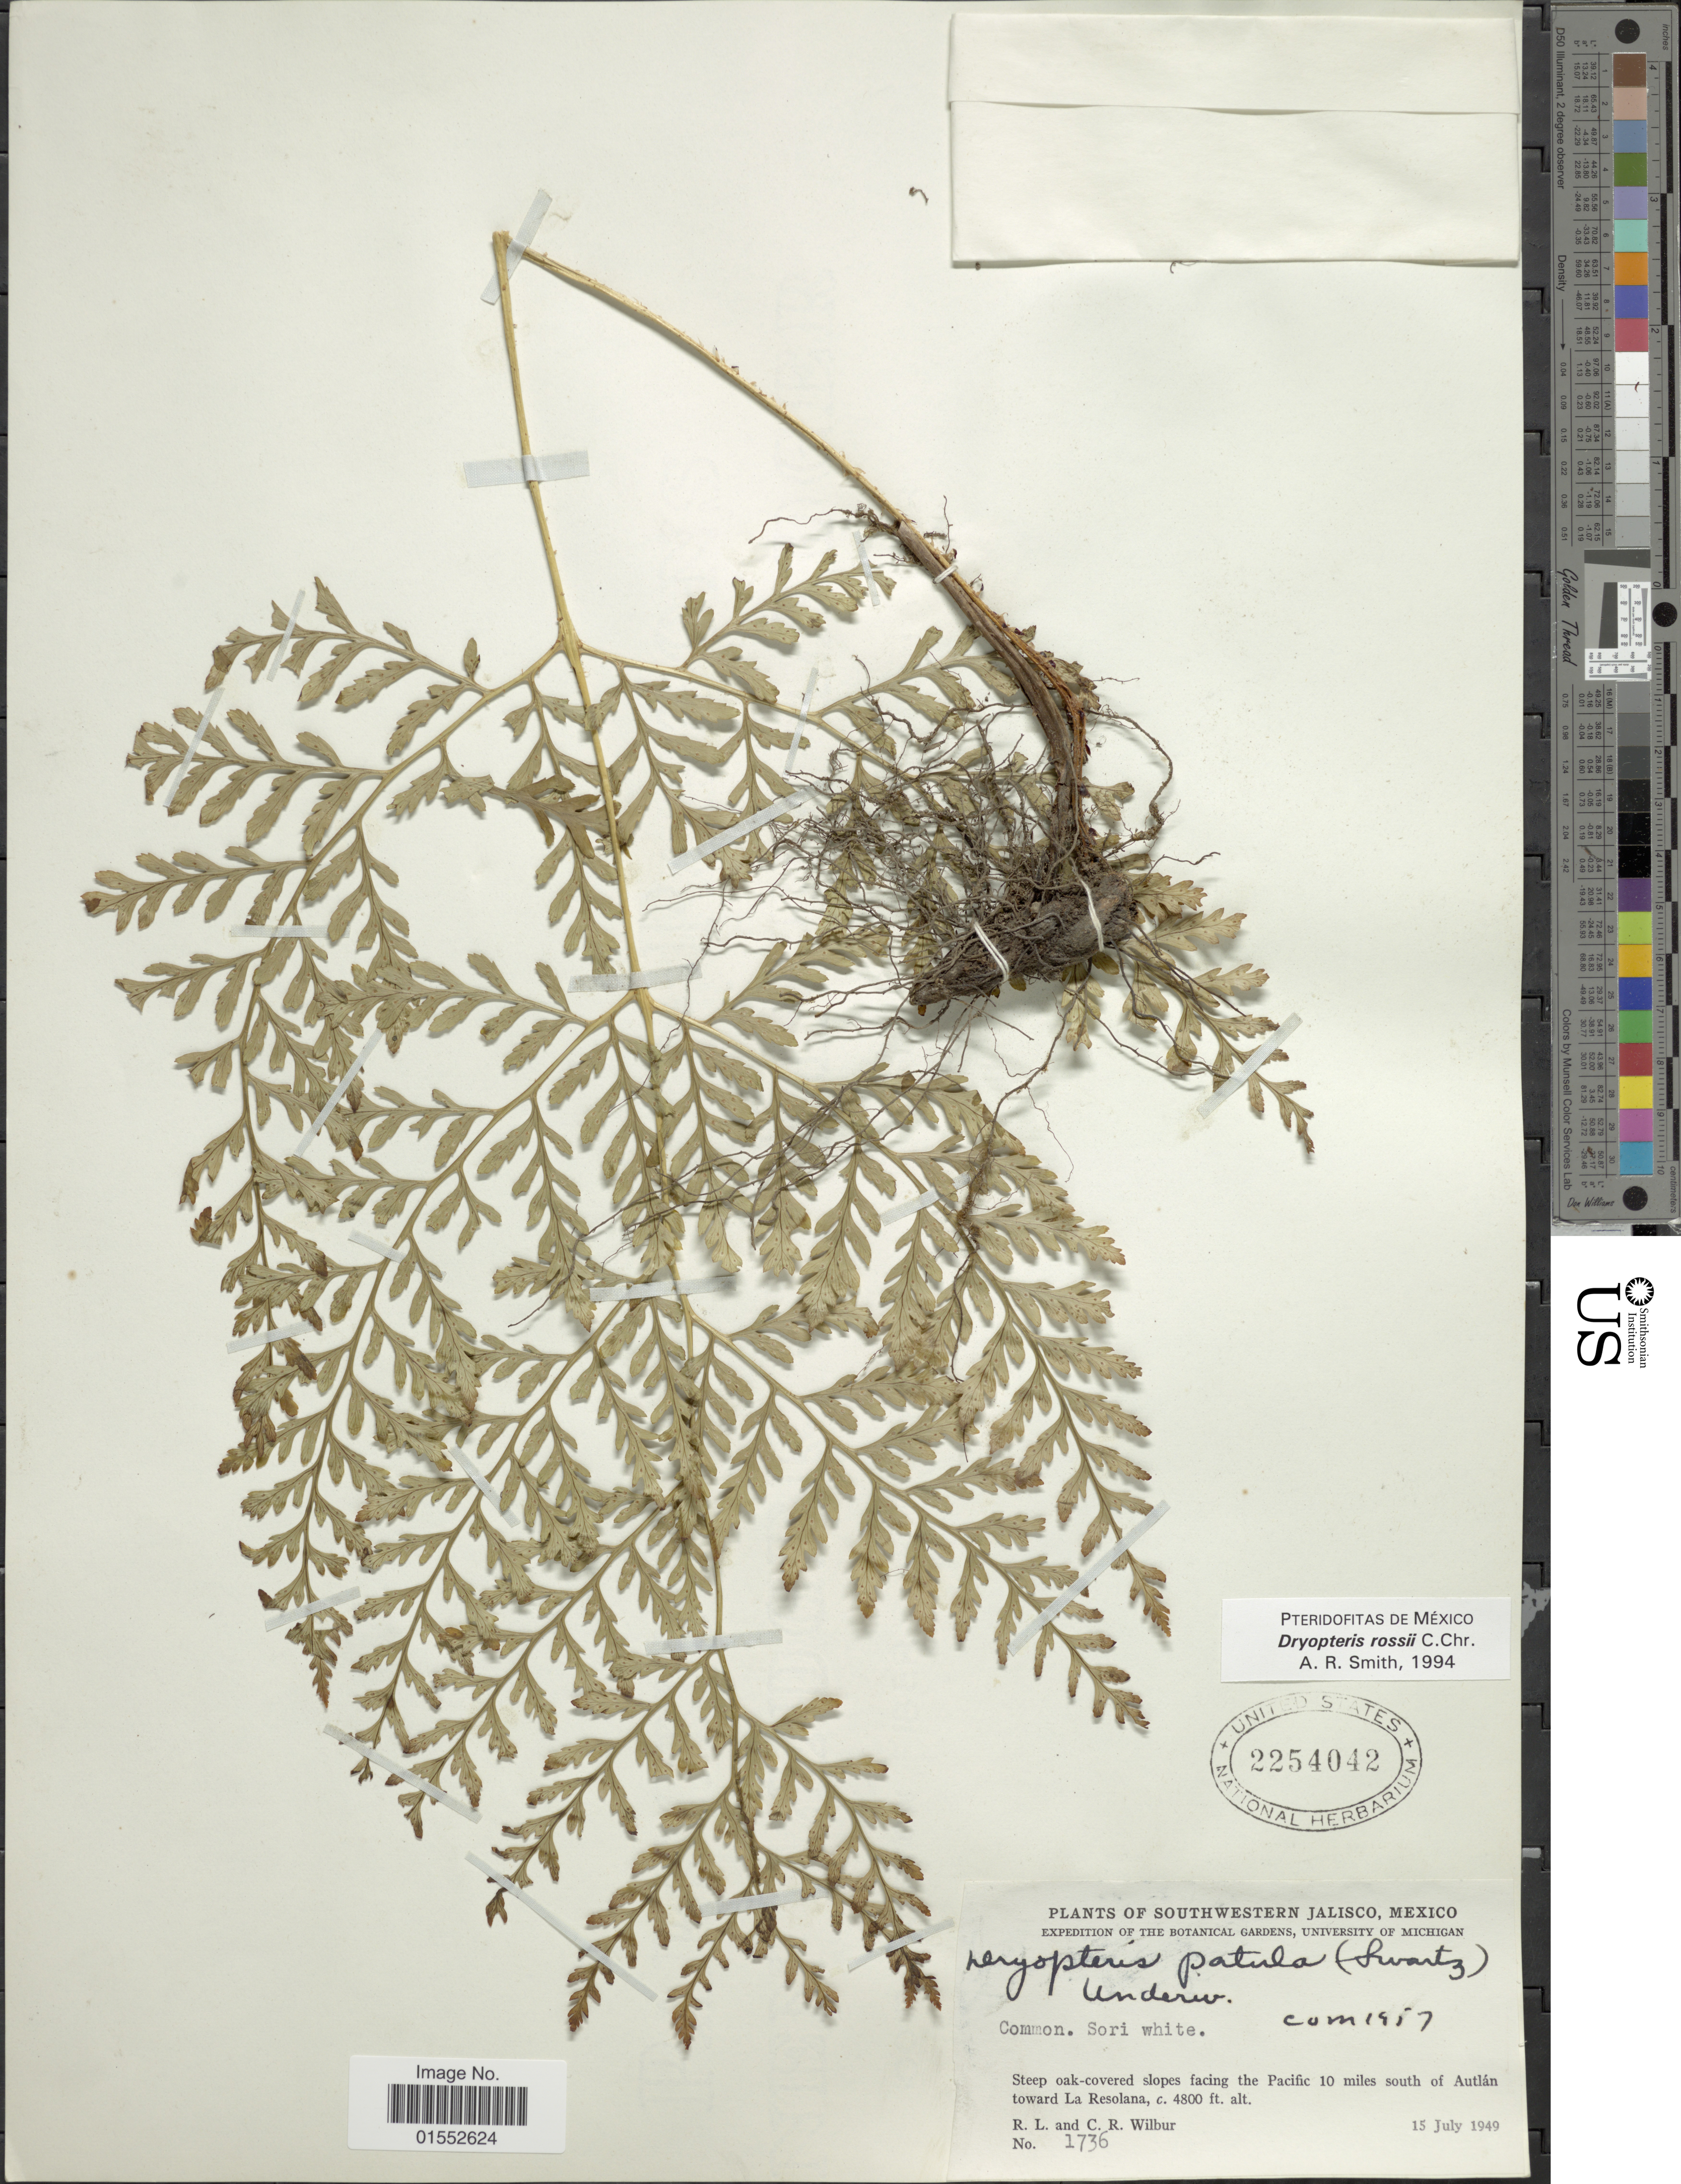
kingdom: Plantae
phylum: Tracheophyta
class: Polypodiopsida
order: Polypodiales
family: Dryopteridaceae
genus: Dryopteris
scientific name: Dryopteris rossii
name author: C. Chr.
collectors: R. L. Wilbur & C. Wilbur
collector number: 1736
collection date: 1949-07-15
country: Mexico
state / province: Jalisco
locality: Southwestern Jalisco, slopes facing the Pacific 10 miles south of Autlán toward La Resolana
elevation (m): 1463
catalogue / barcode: US 2254042